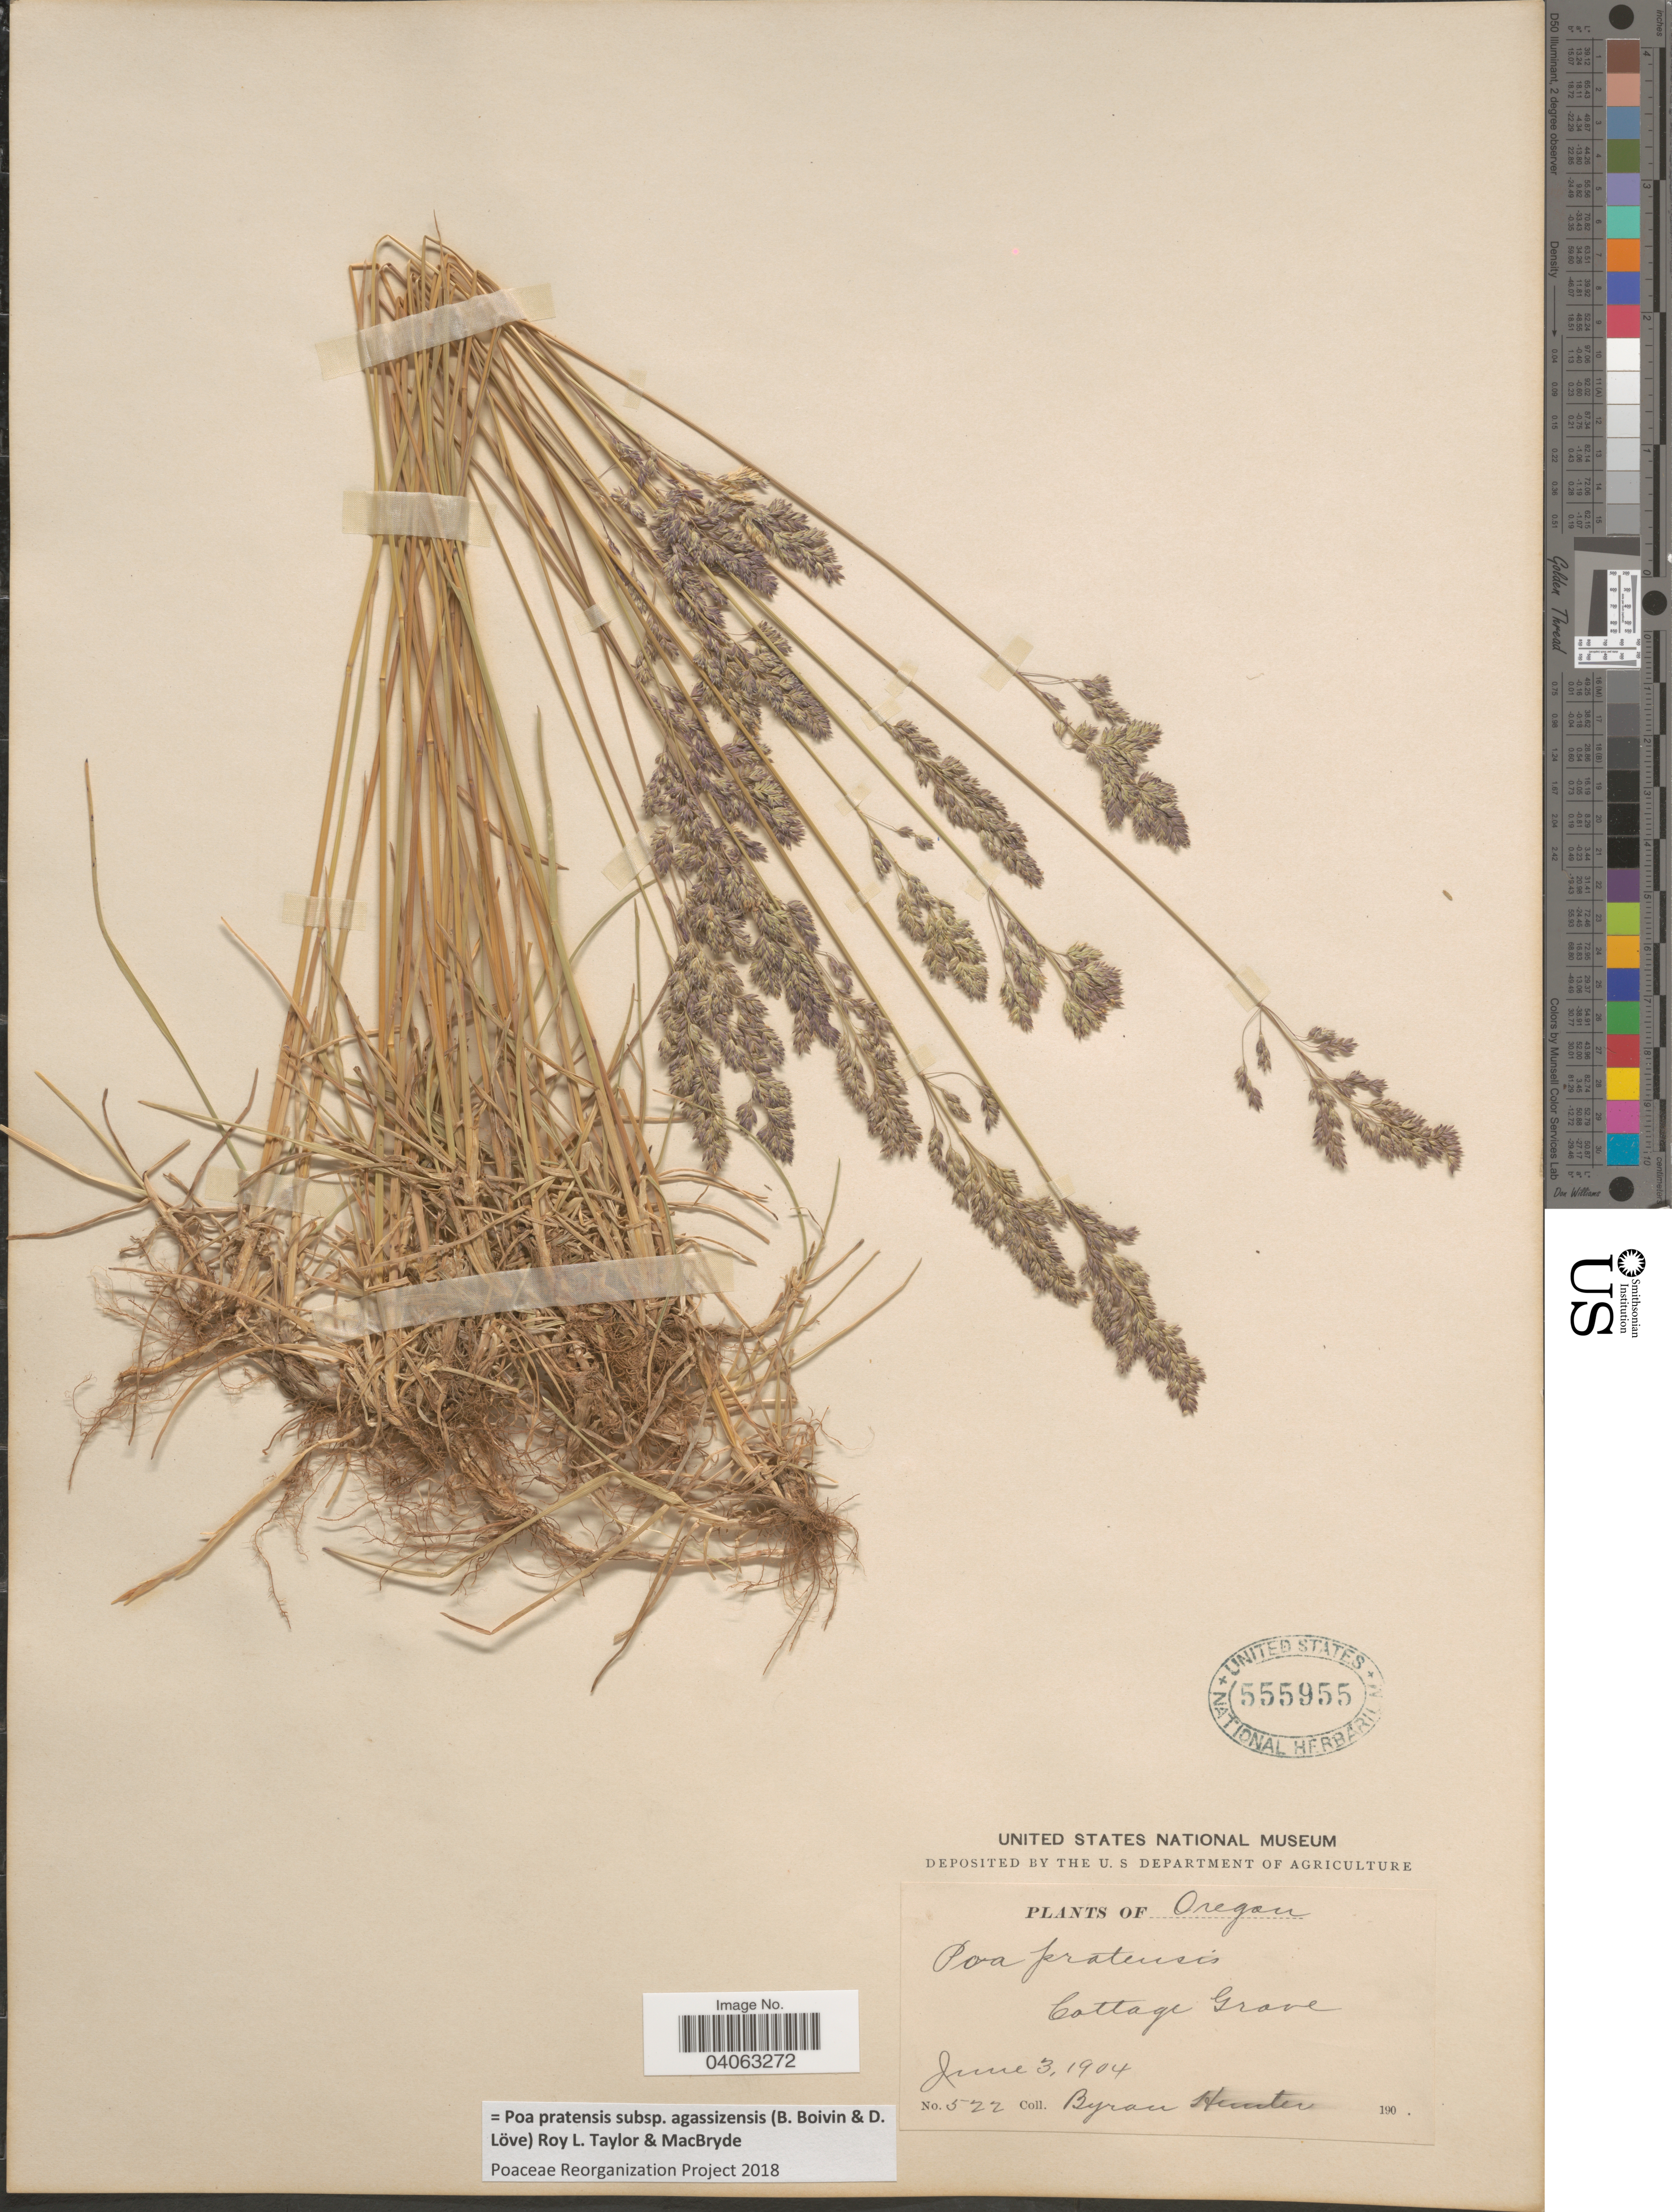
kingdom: Plantae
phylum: Tracheophyta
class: Liliopsida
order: Poales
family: Poaceae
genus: Poa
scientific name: Poa pratensis subsp. agassizensis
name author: (B. Boivin & D. Löve) Roy L. Taylor & MacBryde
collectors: B. Hunter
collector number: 522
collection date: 1904-06-03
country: United States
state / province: Oregon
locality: Cottage Grove.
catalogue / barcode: US 555955